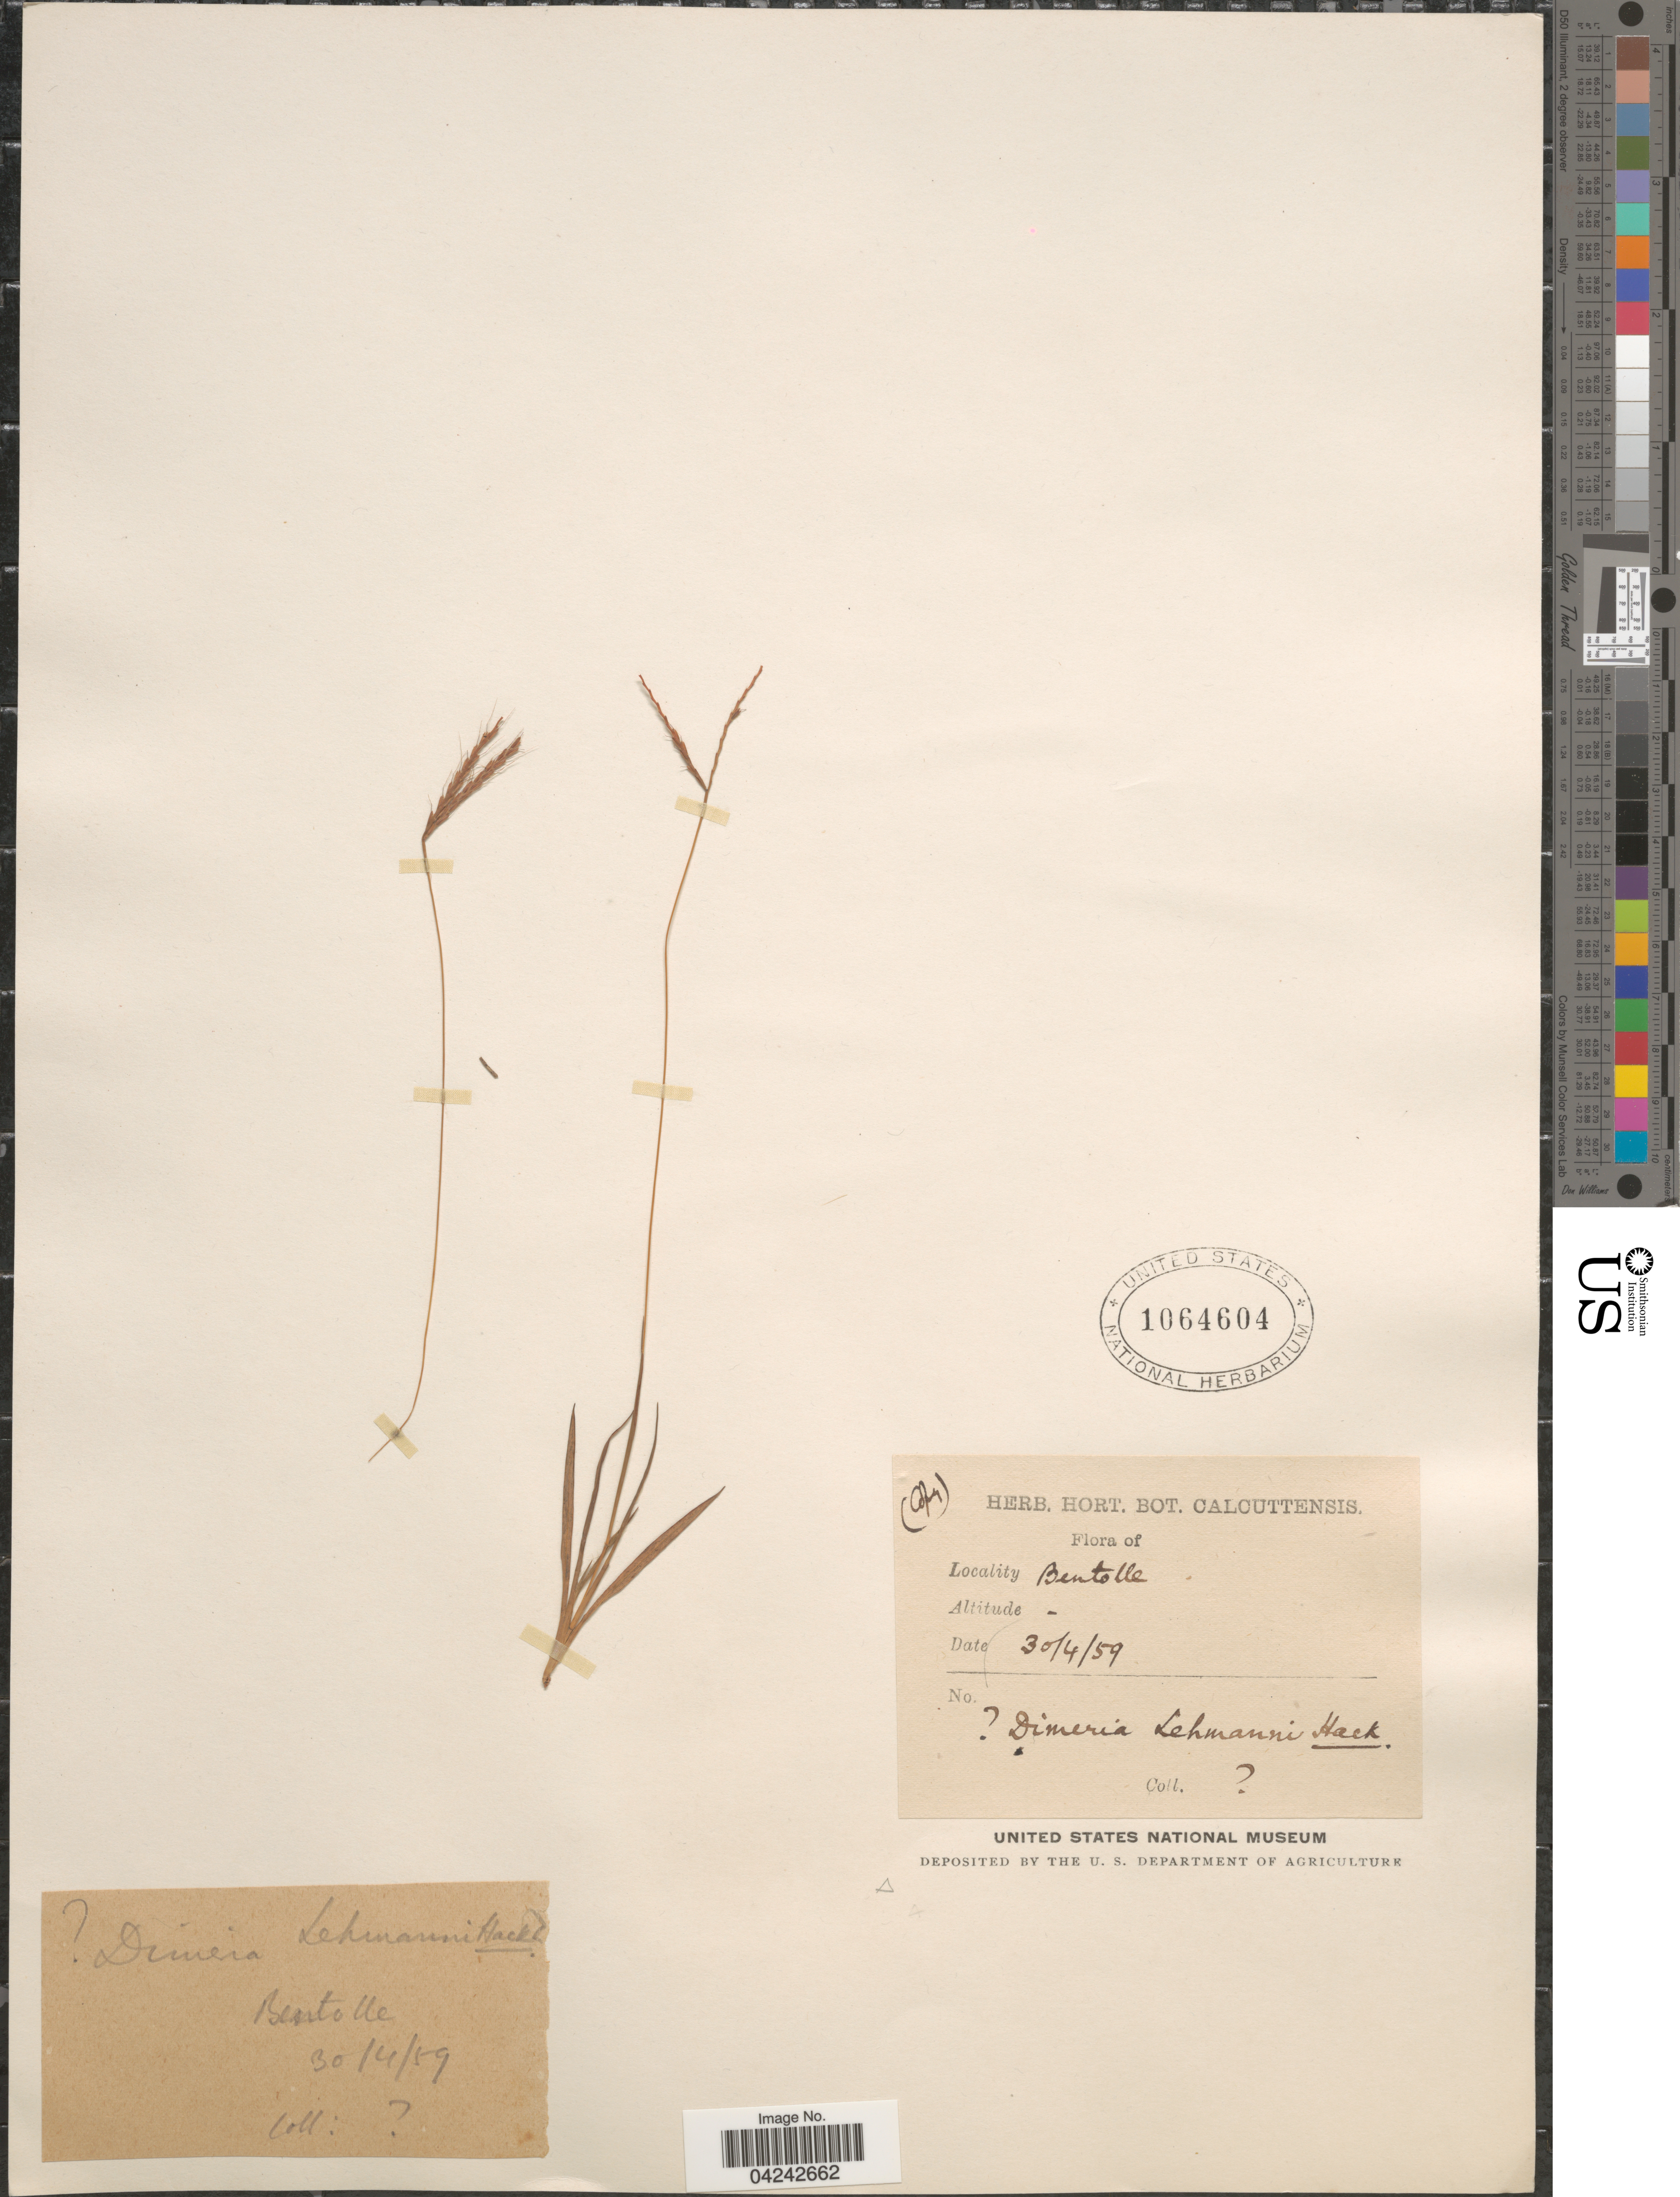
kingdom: Plantae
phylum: Tracheophyta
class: Liliopsida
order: Poales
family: Poaceae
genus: Dimeria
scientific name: Dimeria sp.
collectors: ex Herb. Hort. Bot. Calcuttensis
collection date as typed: Transcribed d/m/y: 30/4/59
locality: Bentolle.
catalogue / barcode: US 1064604